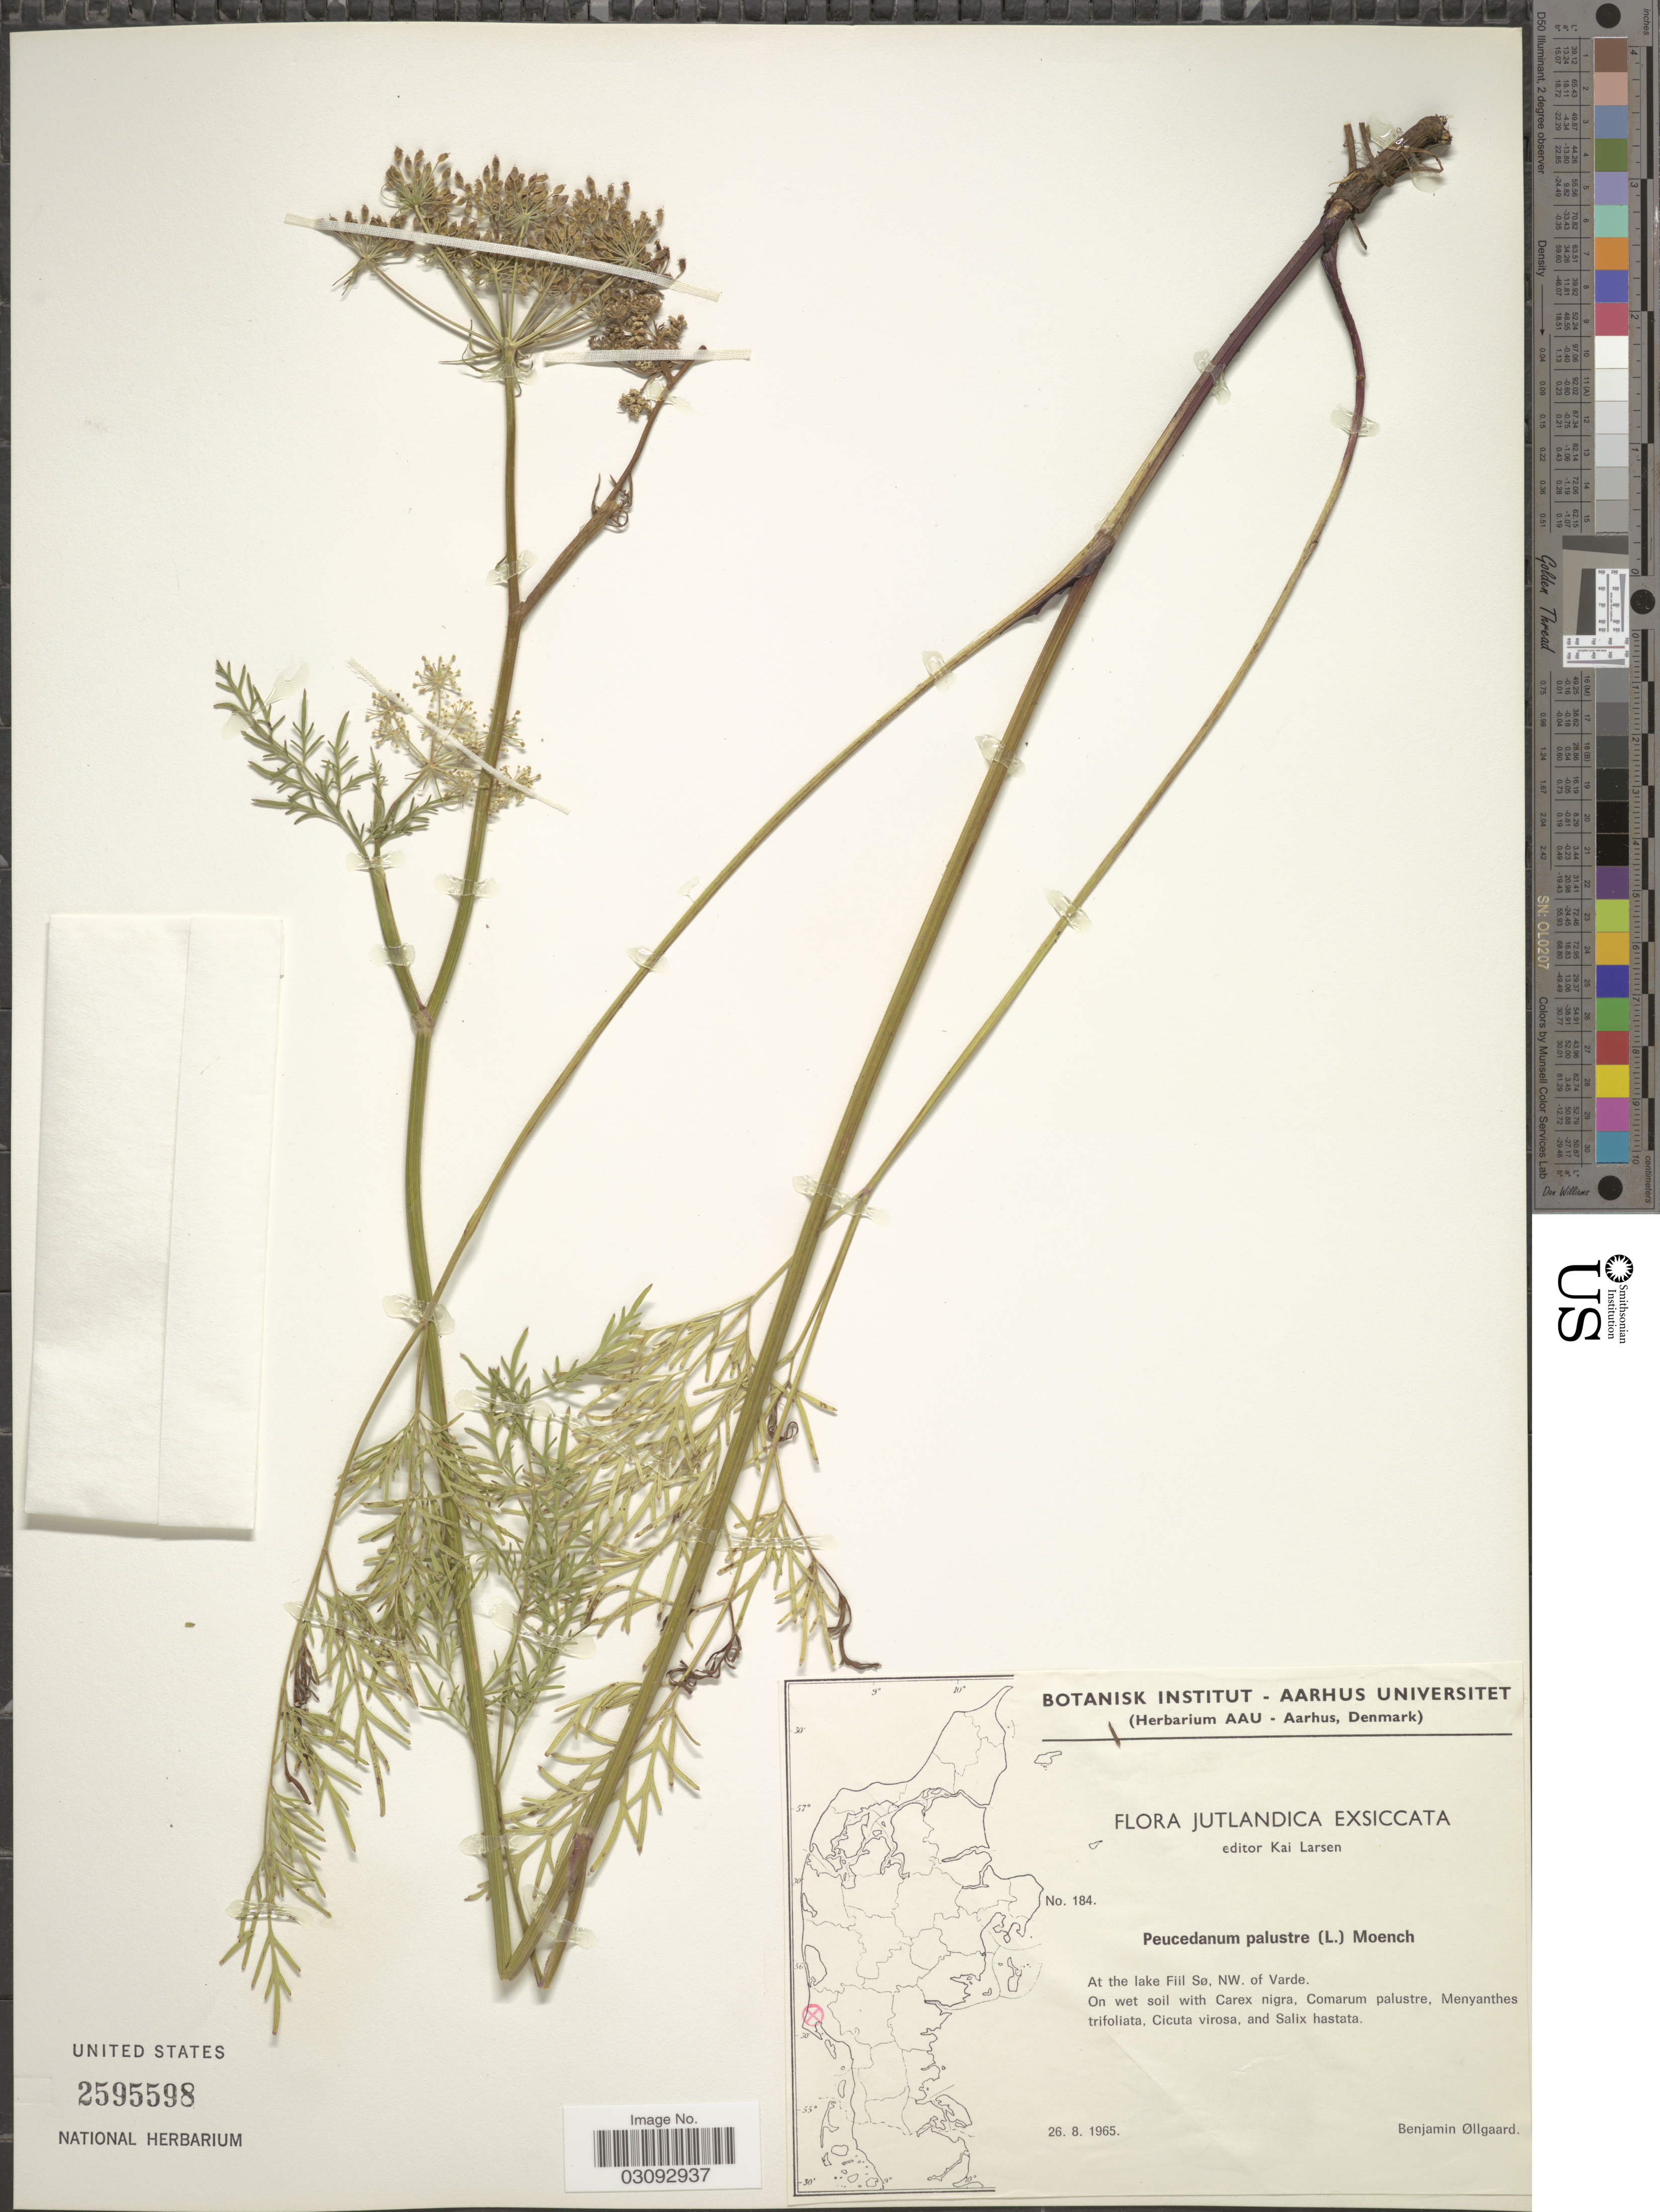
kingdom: Plantae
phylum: Tracheophyta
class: Magnoliopsida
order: Apiales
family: Apiaceae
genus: Peucedanum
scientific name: Peucedanum palustre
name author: (L.) Moench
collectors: B. Øllgaard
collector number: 184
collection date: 1965-08-26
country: Denmark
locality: Jutlandica, At the lake Fiil Sø, NW. of Varde.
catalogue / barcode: US 2595598